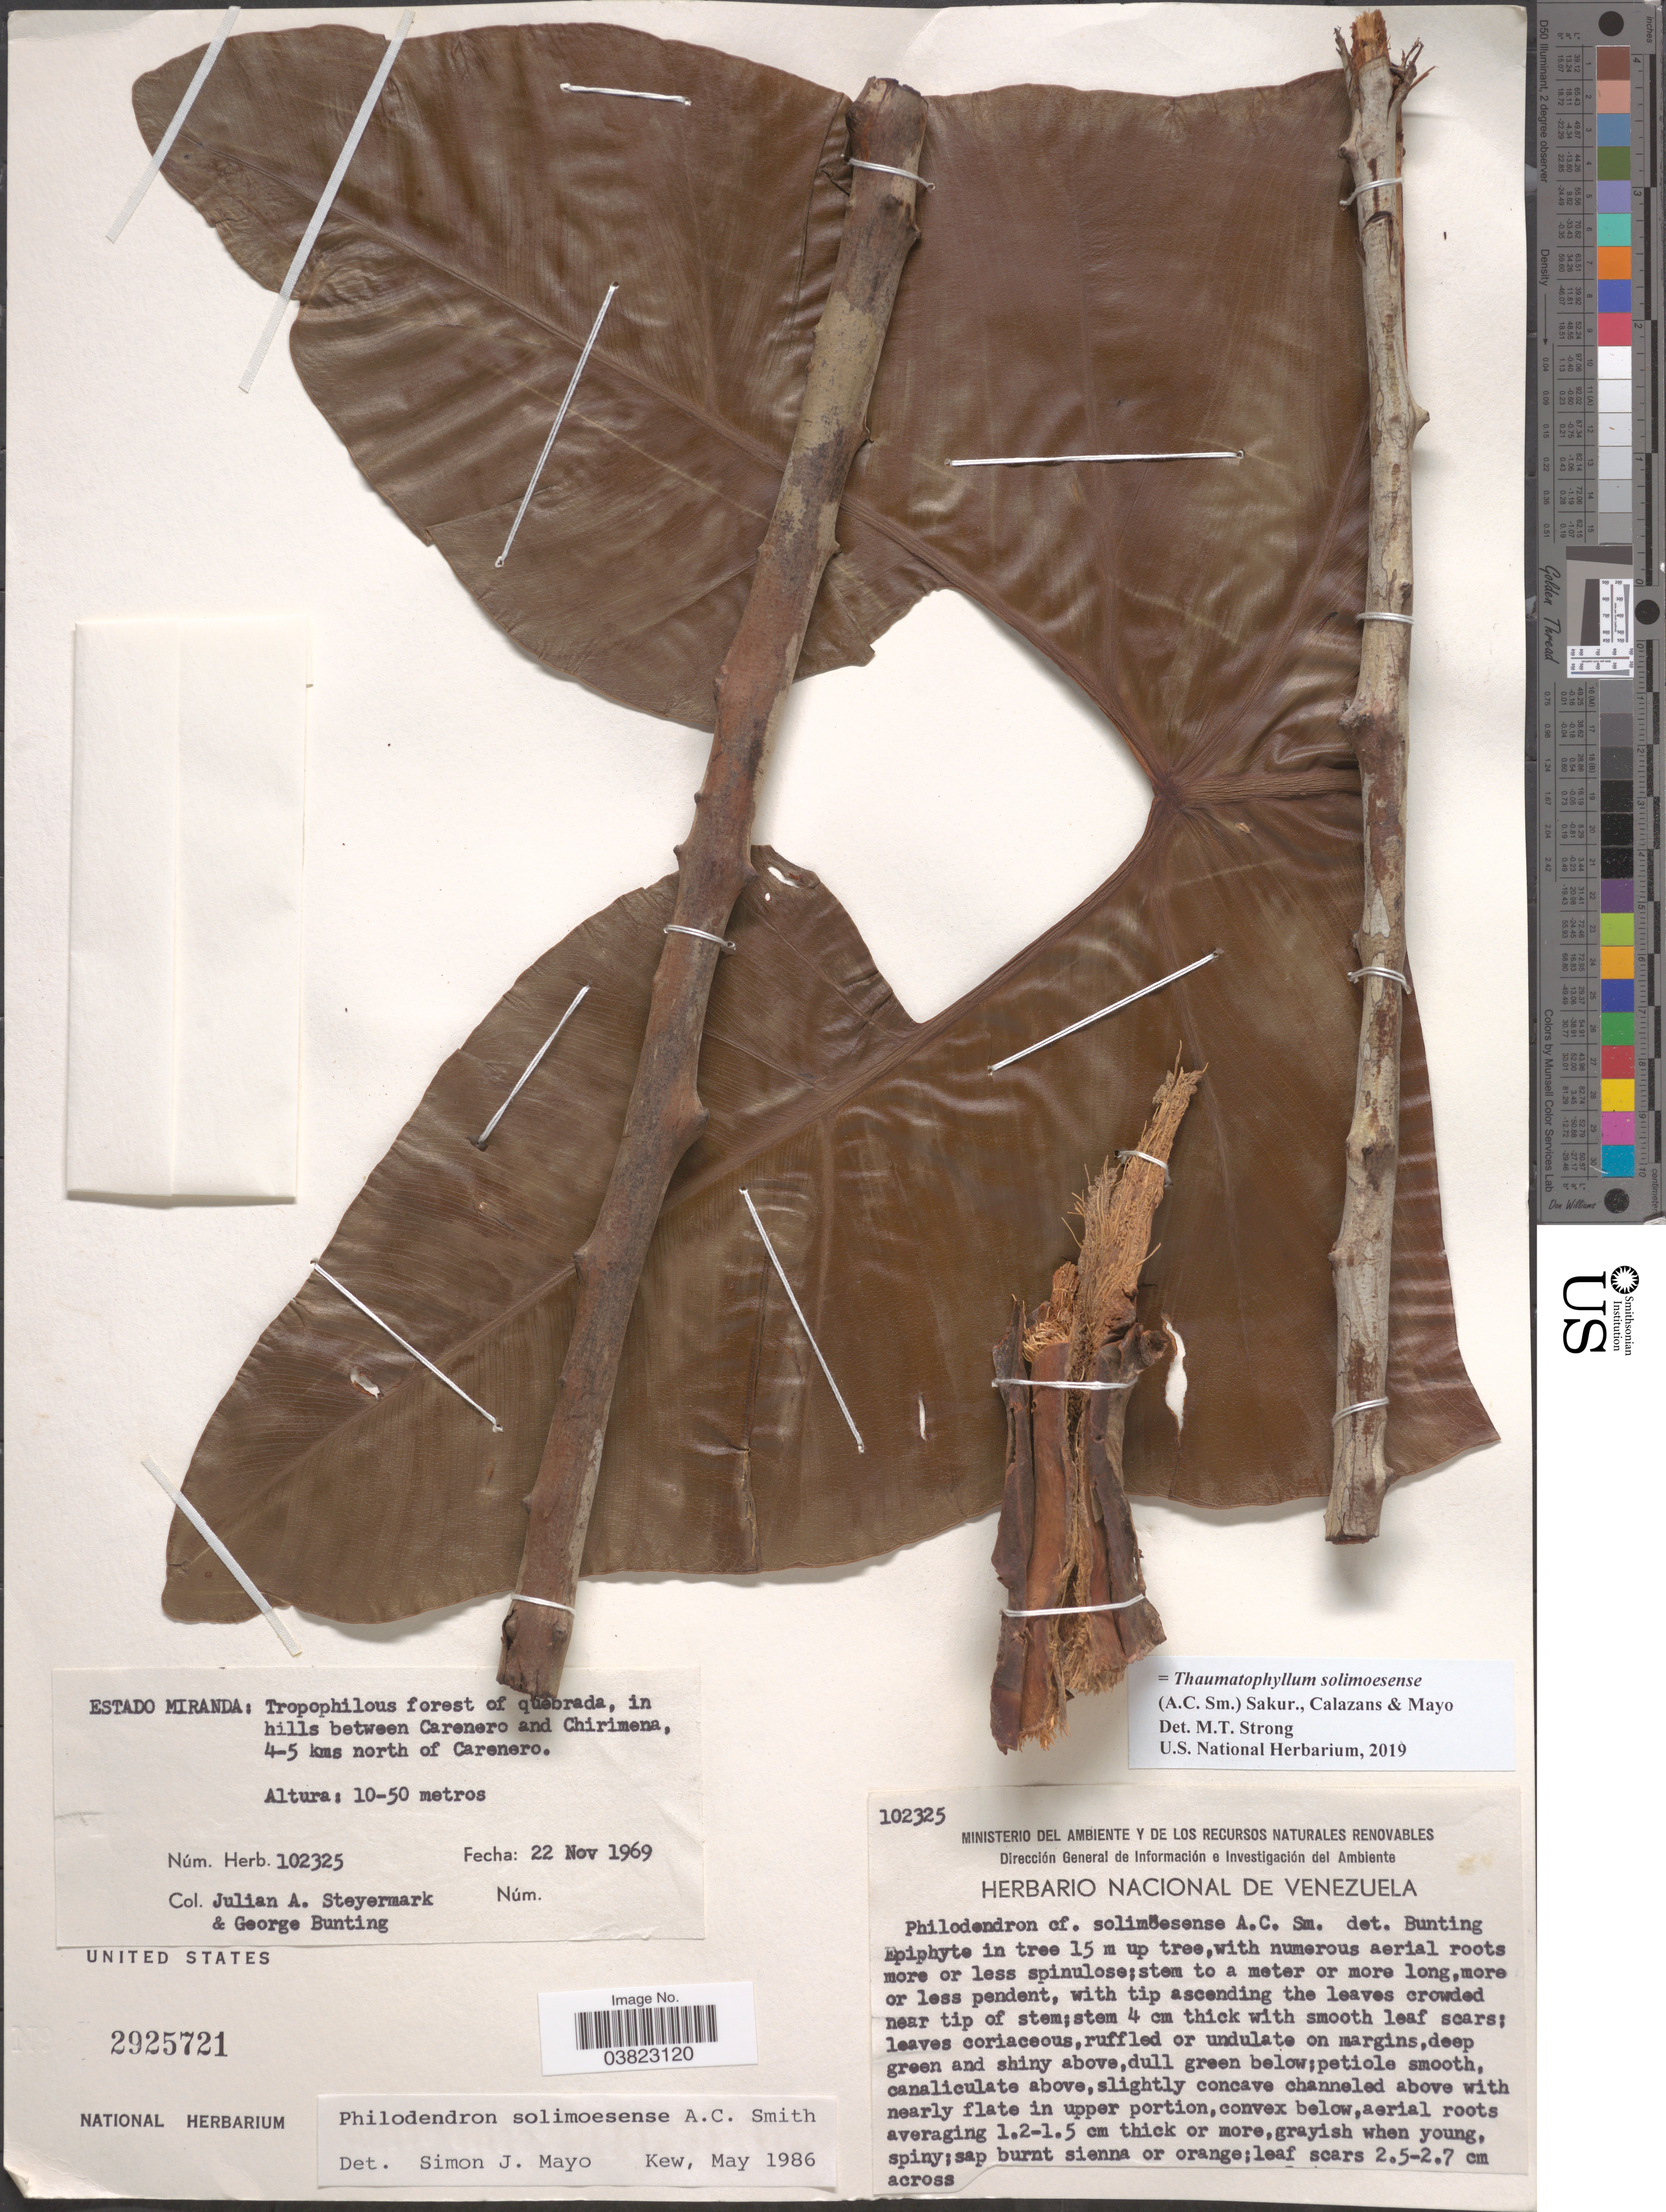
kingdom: Plantae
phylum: Tracheophyta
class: Liliopsida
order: Alismatales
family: Araceae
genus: Thaumatophyllum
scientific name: Thaumatophyllum solimoesense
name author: (A.C. Sm.) Sakur. et al.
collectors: J. Steyermark & G. S. Bunting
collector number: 102325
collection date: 1969-11-22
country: Venezuela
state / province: Miranda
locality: Estado Miranda: Tropophilous forest on quebrada, in hills between Carenero and Chirimena, 4-5 kms north of Carenero.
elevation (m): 10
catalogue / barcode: US 2925721